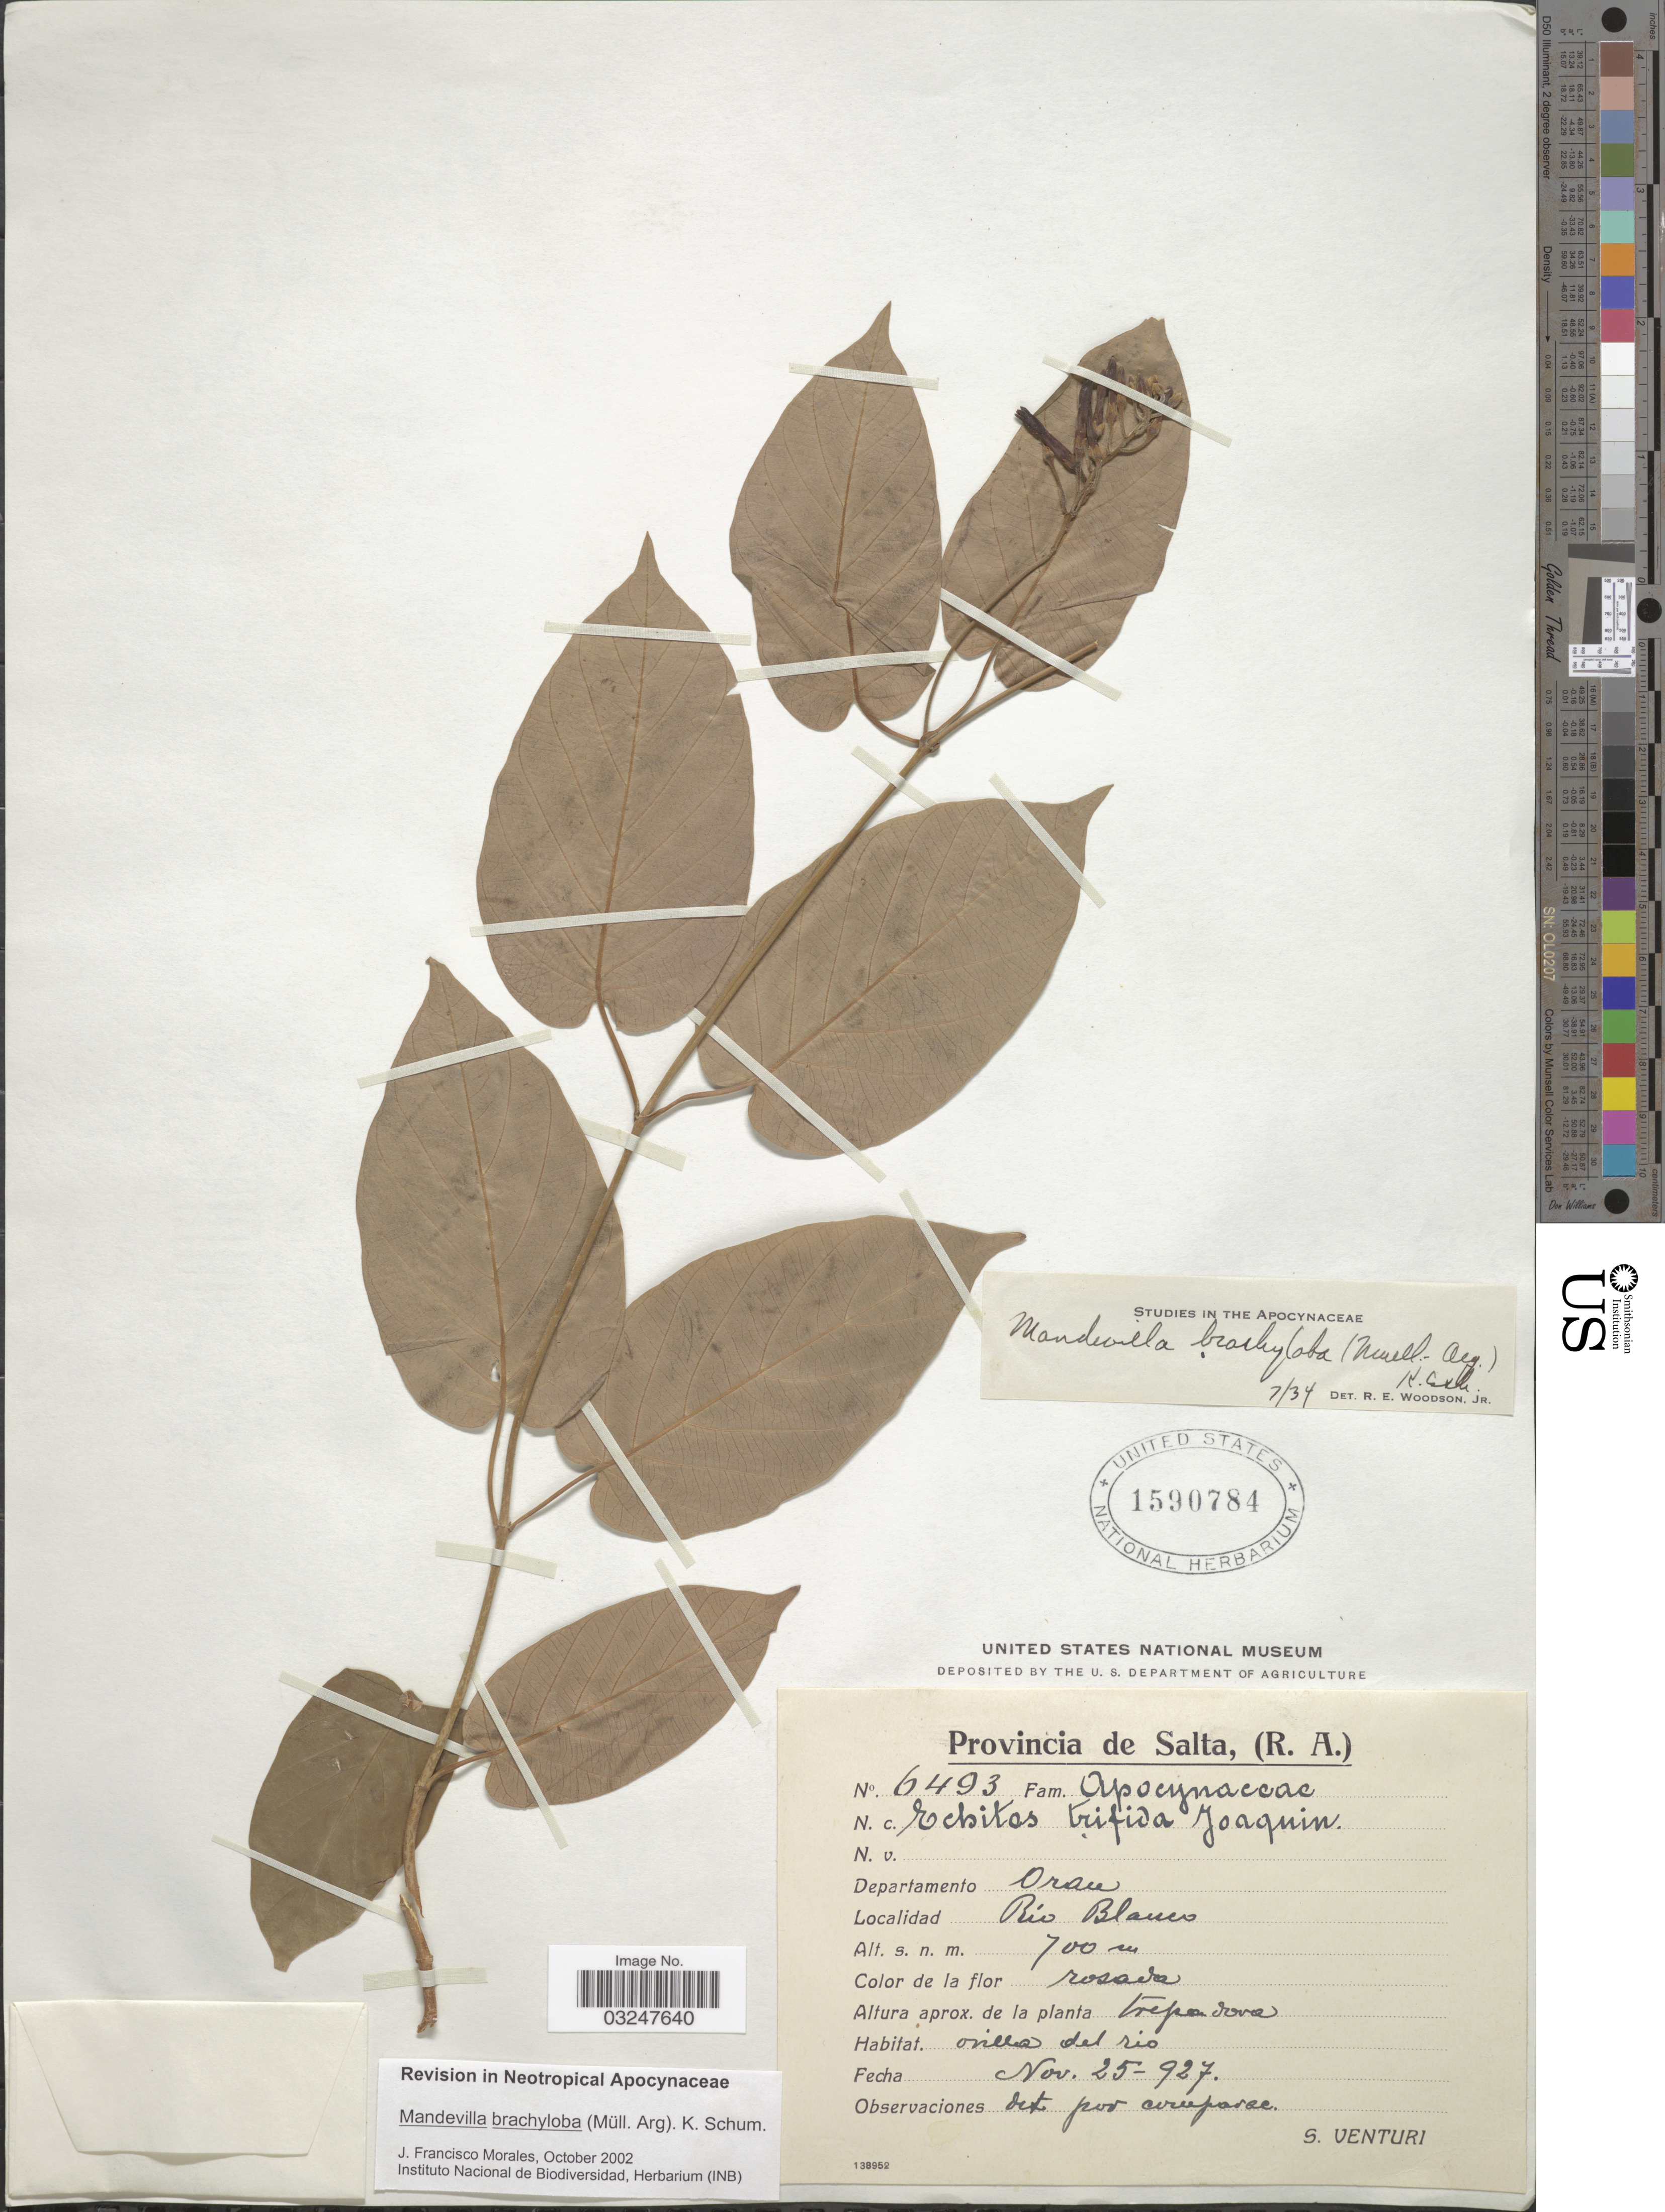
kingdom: Plantae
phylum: Tracheophyta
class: Magnoliopsida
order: Gentianales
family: Apocynaceae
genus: Mandevilla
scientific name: Mandevilla brachyloba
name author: K. Schum.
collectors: S. Venturi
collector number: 6493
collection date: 1927-11-25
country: Argentina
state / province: Salta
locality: Provincia de Salta, (R.A.) Departamento Oran, Rio Blanco.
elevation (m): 700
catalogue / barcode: US 1590784